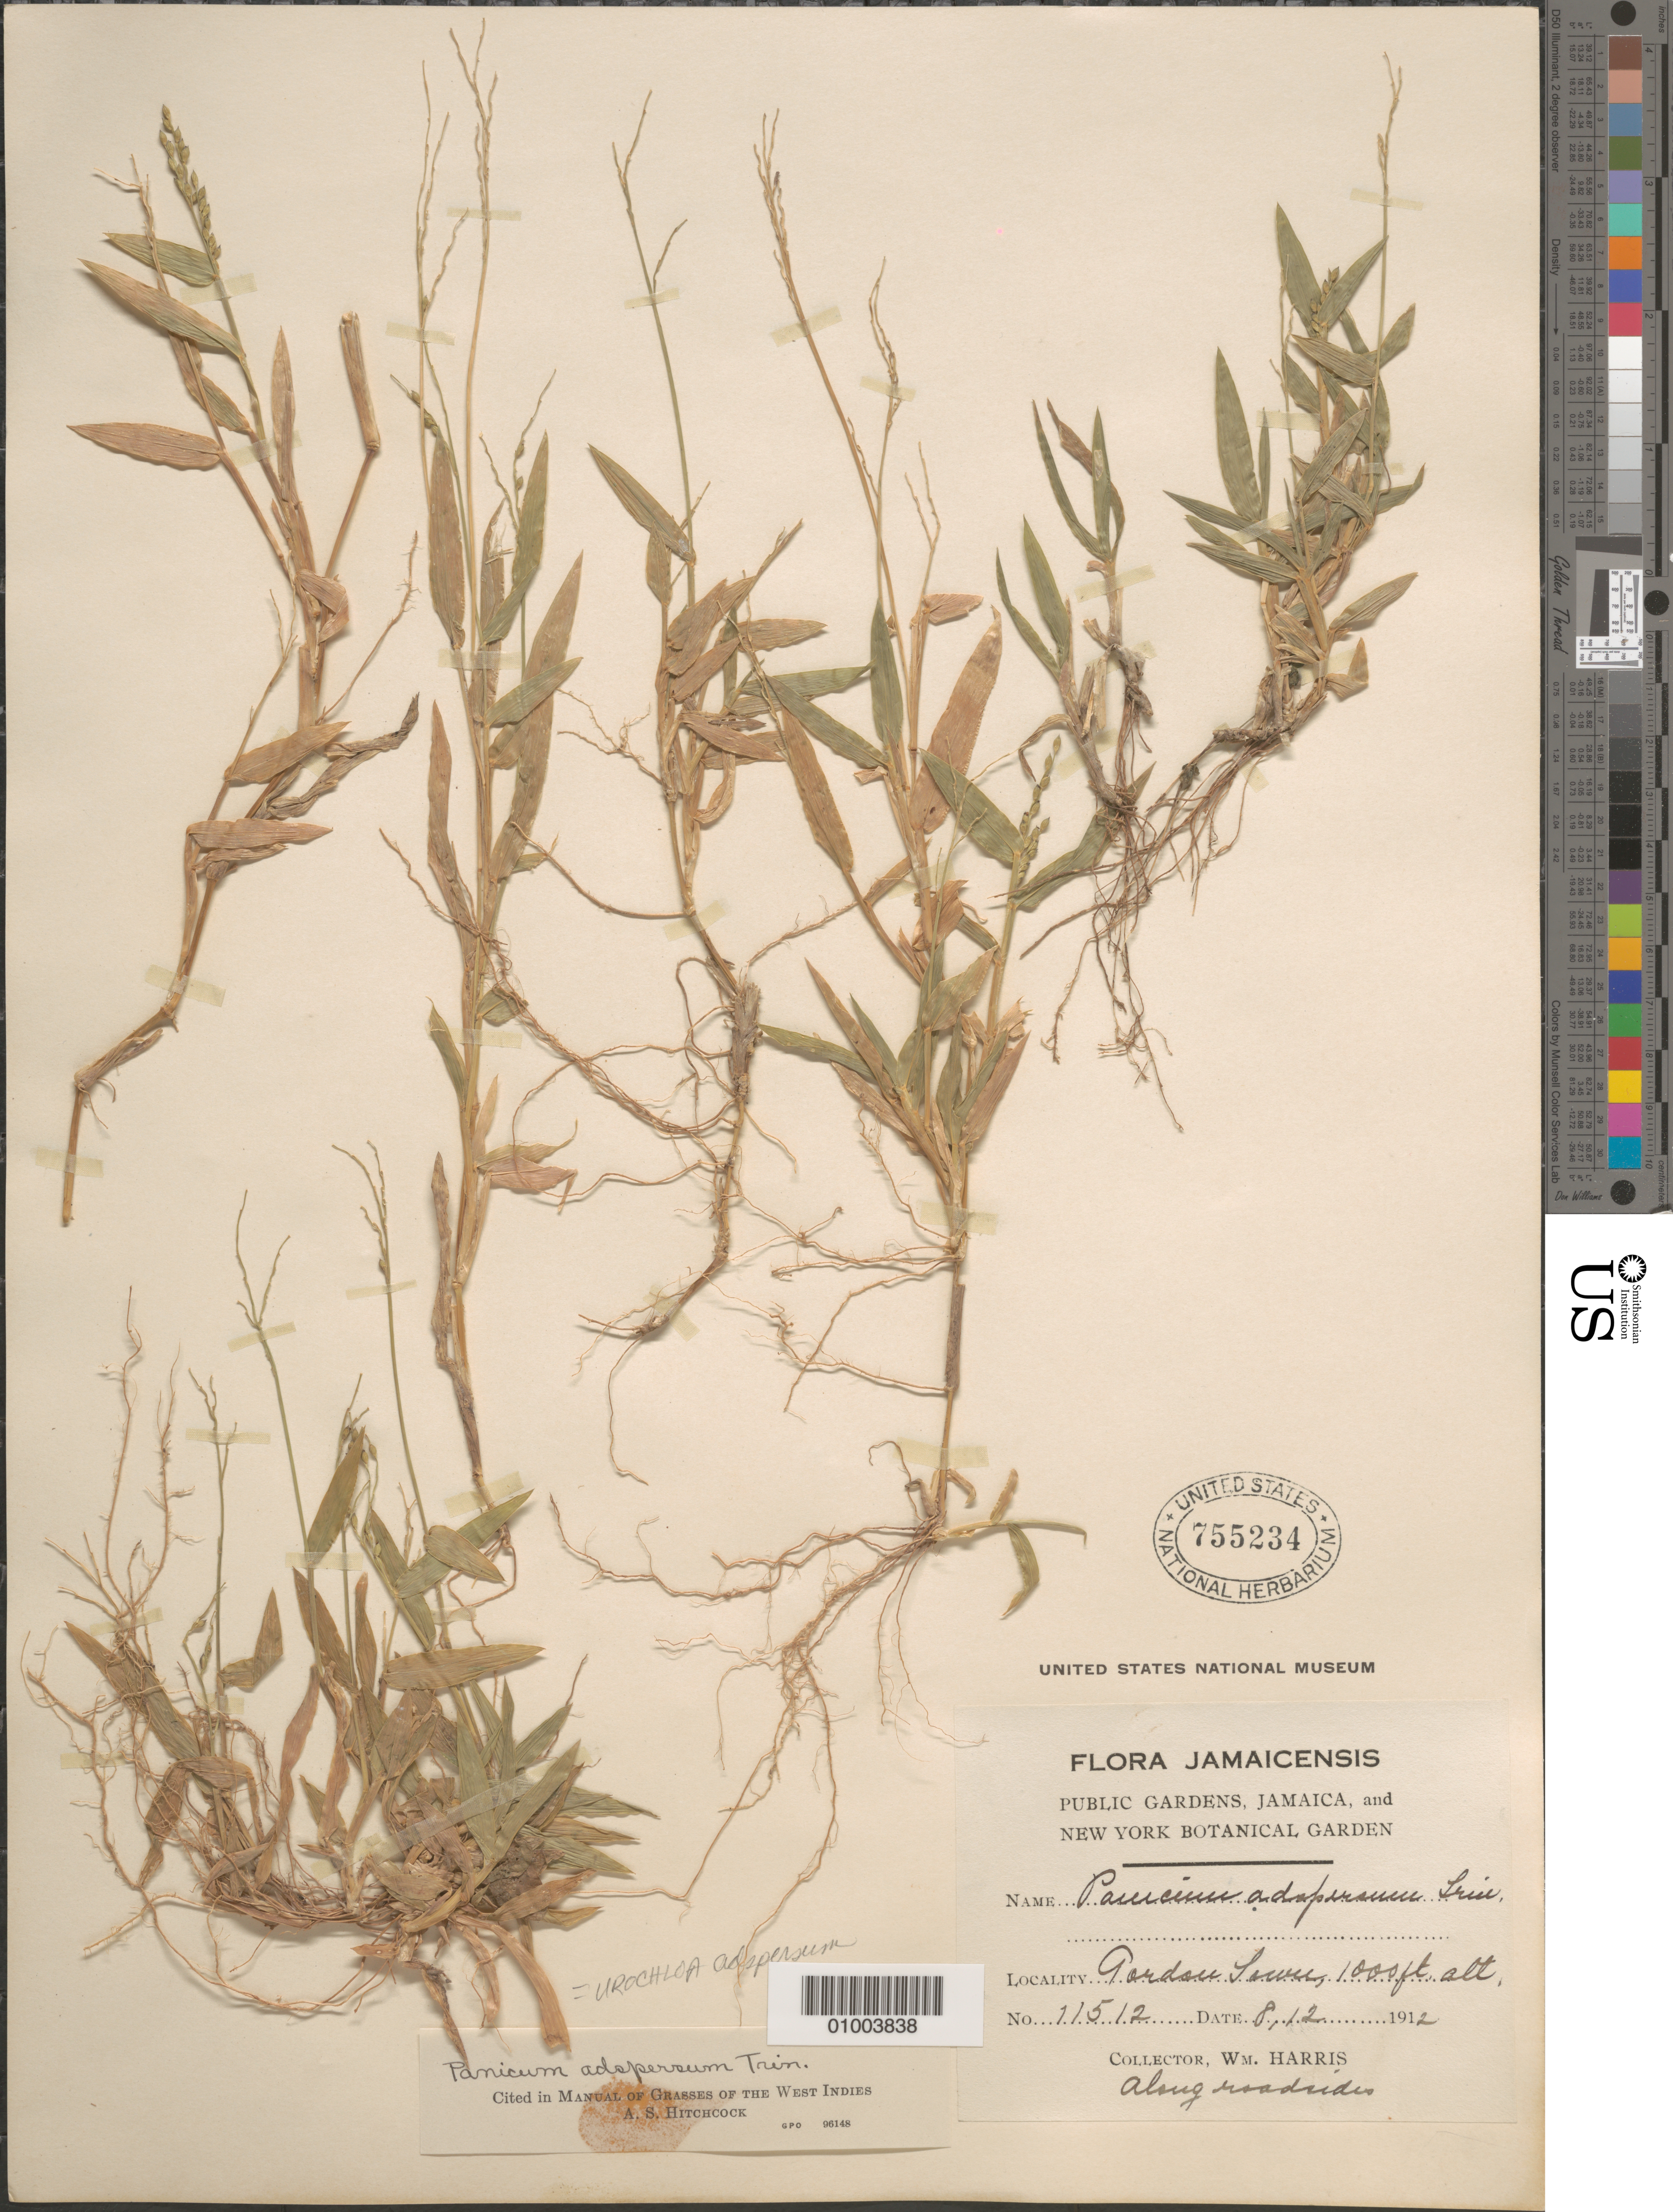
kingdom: Plantae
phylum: Tracheophyta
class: Liliopsida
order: Poales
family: Poaceae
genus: Urochloa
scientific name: Urochloa adspersa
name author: (Trin.) R.D. Webster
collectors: W. H. Harris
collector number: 11512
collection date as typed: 08 Dec 1912 or 12 Aug 1912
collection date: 1912-08-12 or 1912-12-08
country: Jamaica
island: Jamaica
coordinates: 0 N, 0 E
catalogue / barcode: US 755234